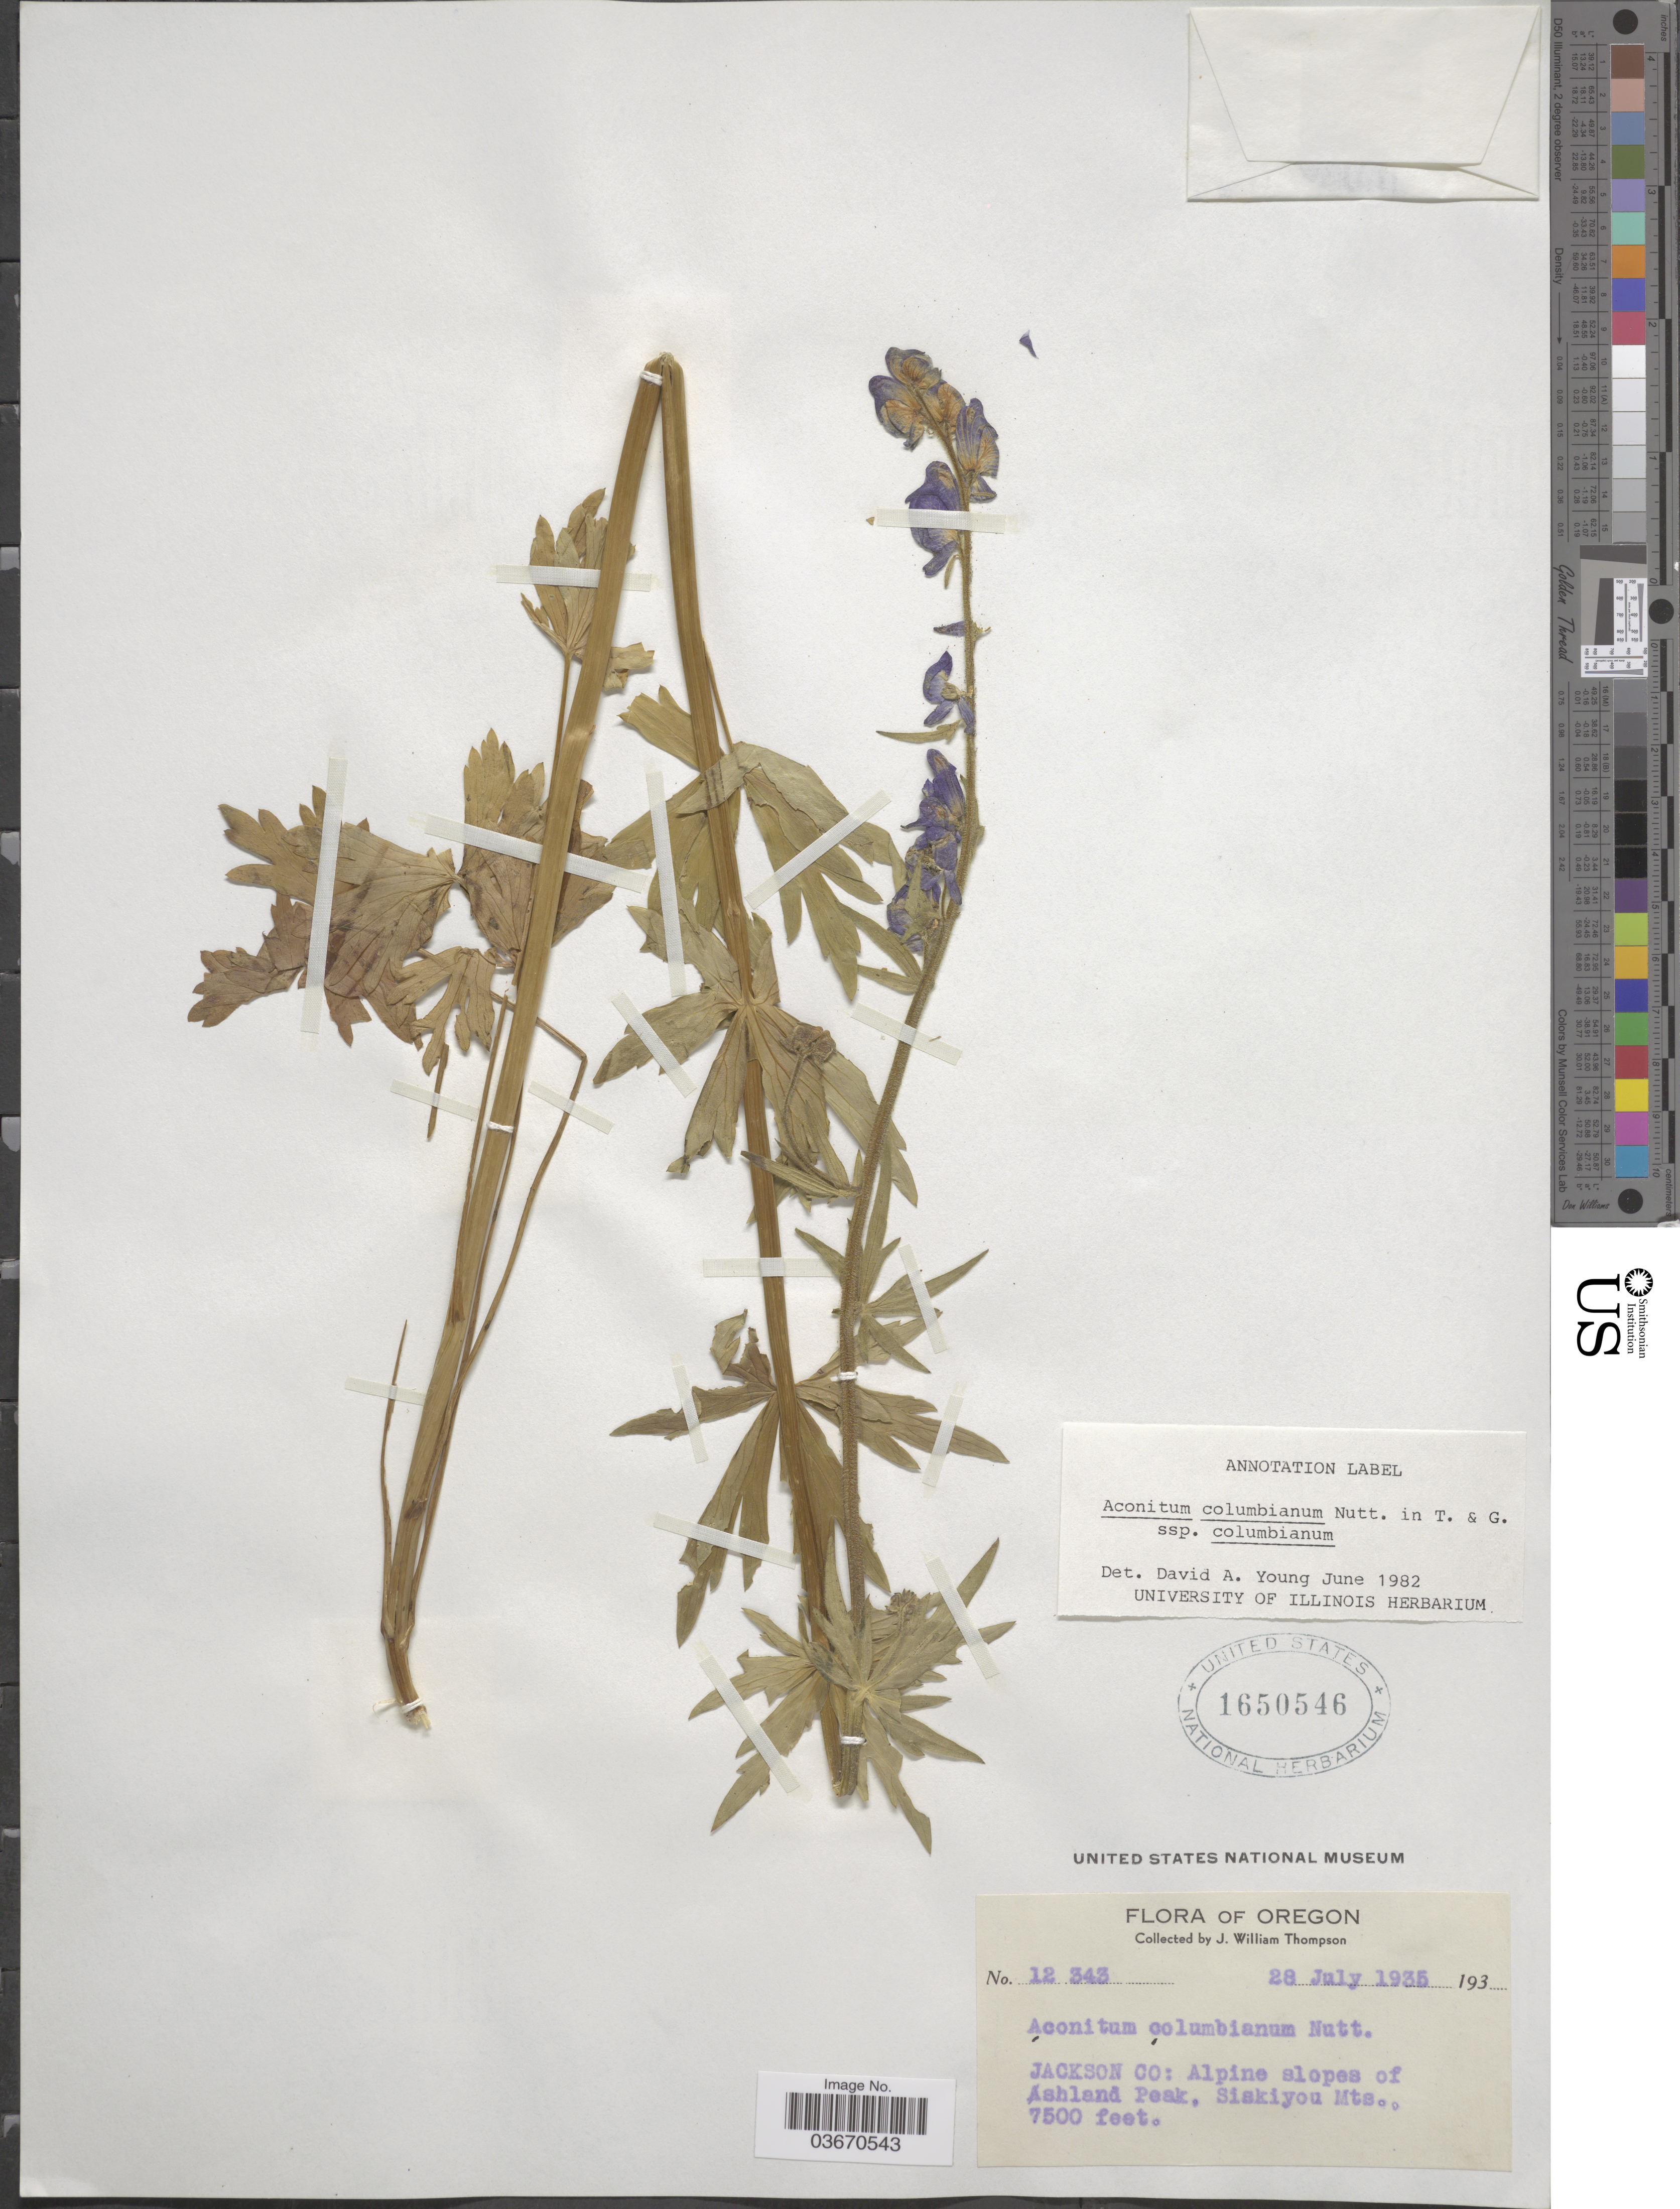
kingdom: Plantae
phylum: Tracheophyta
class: Magnoliopsida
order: Ranunculales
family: Ranunculaceae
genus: Aconitum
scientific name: Aconitum columbianum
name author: Nutt.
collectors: J. W. Thompson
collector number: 12343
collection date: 1935-07-28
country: United States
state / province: Oregon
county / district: Jackson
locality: Jackson Co: Alpine slopes of Ashland Peak, Siskiyou Mts.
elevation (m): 2286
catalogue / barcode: US 1650546